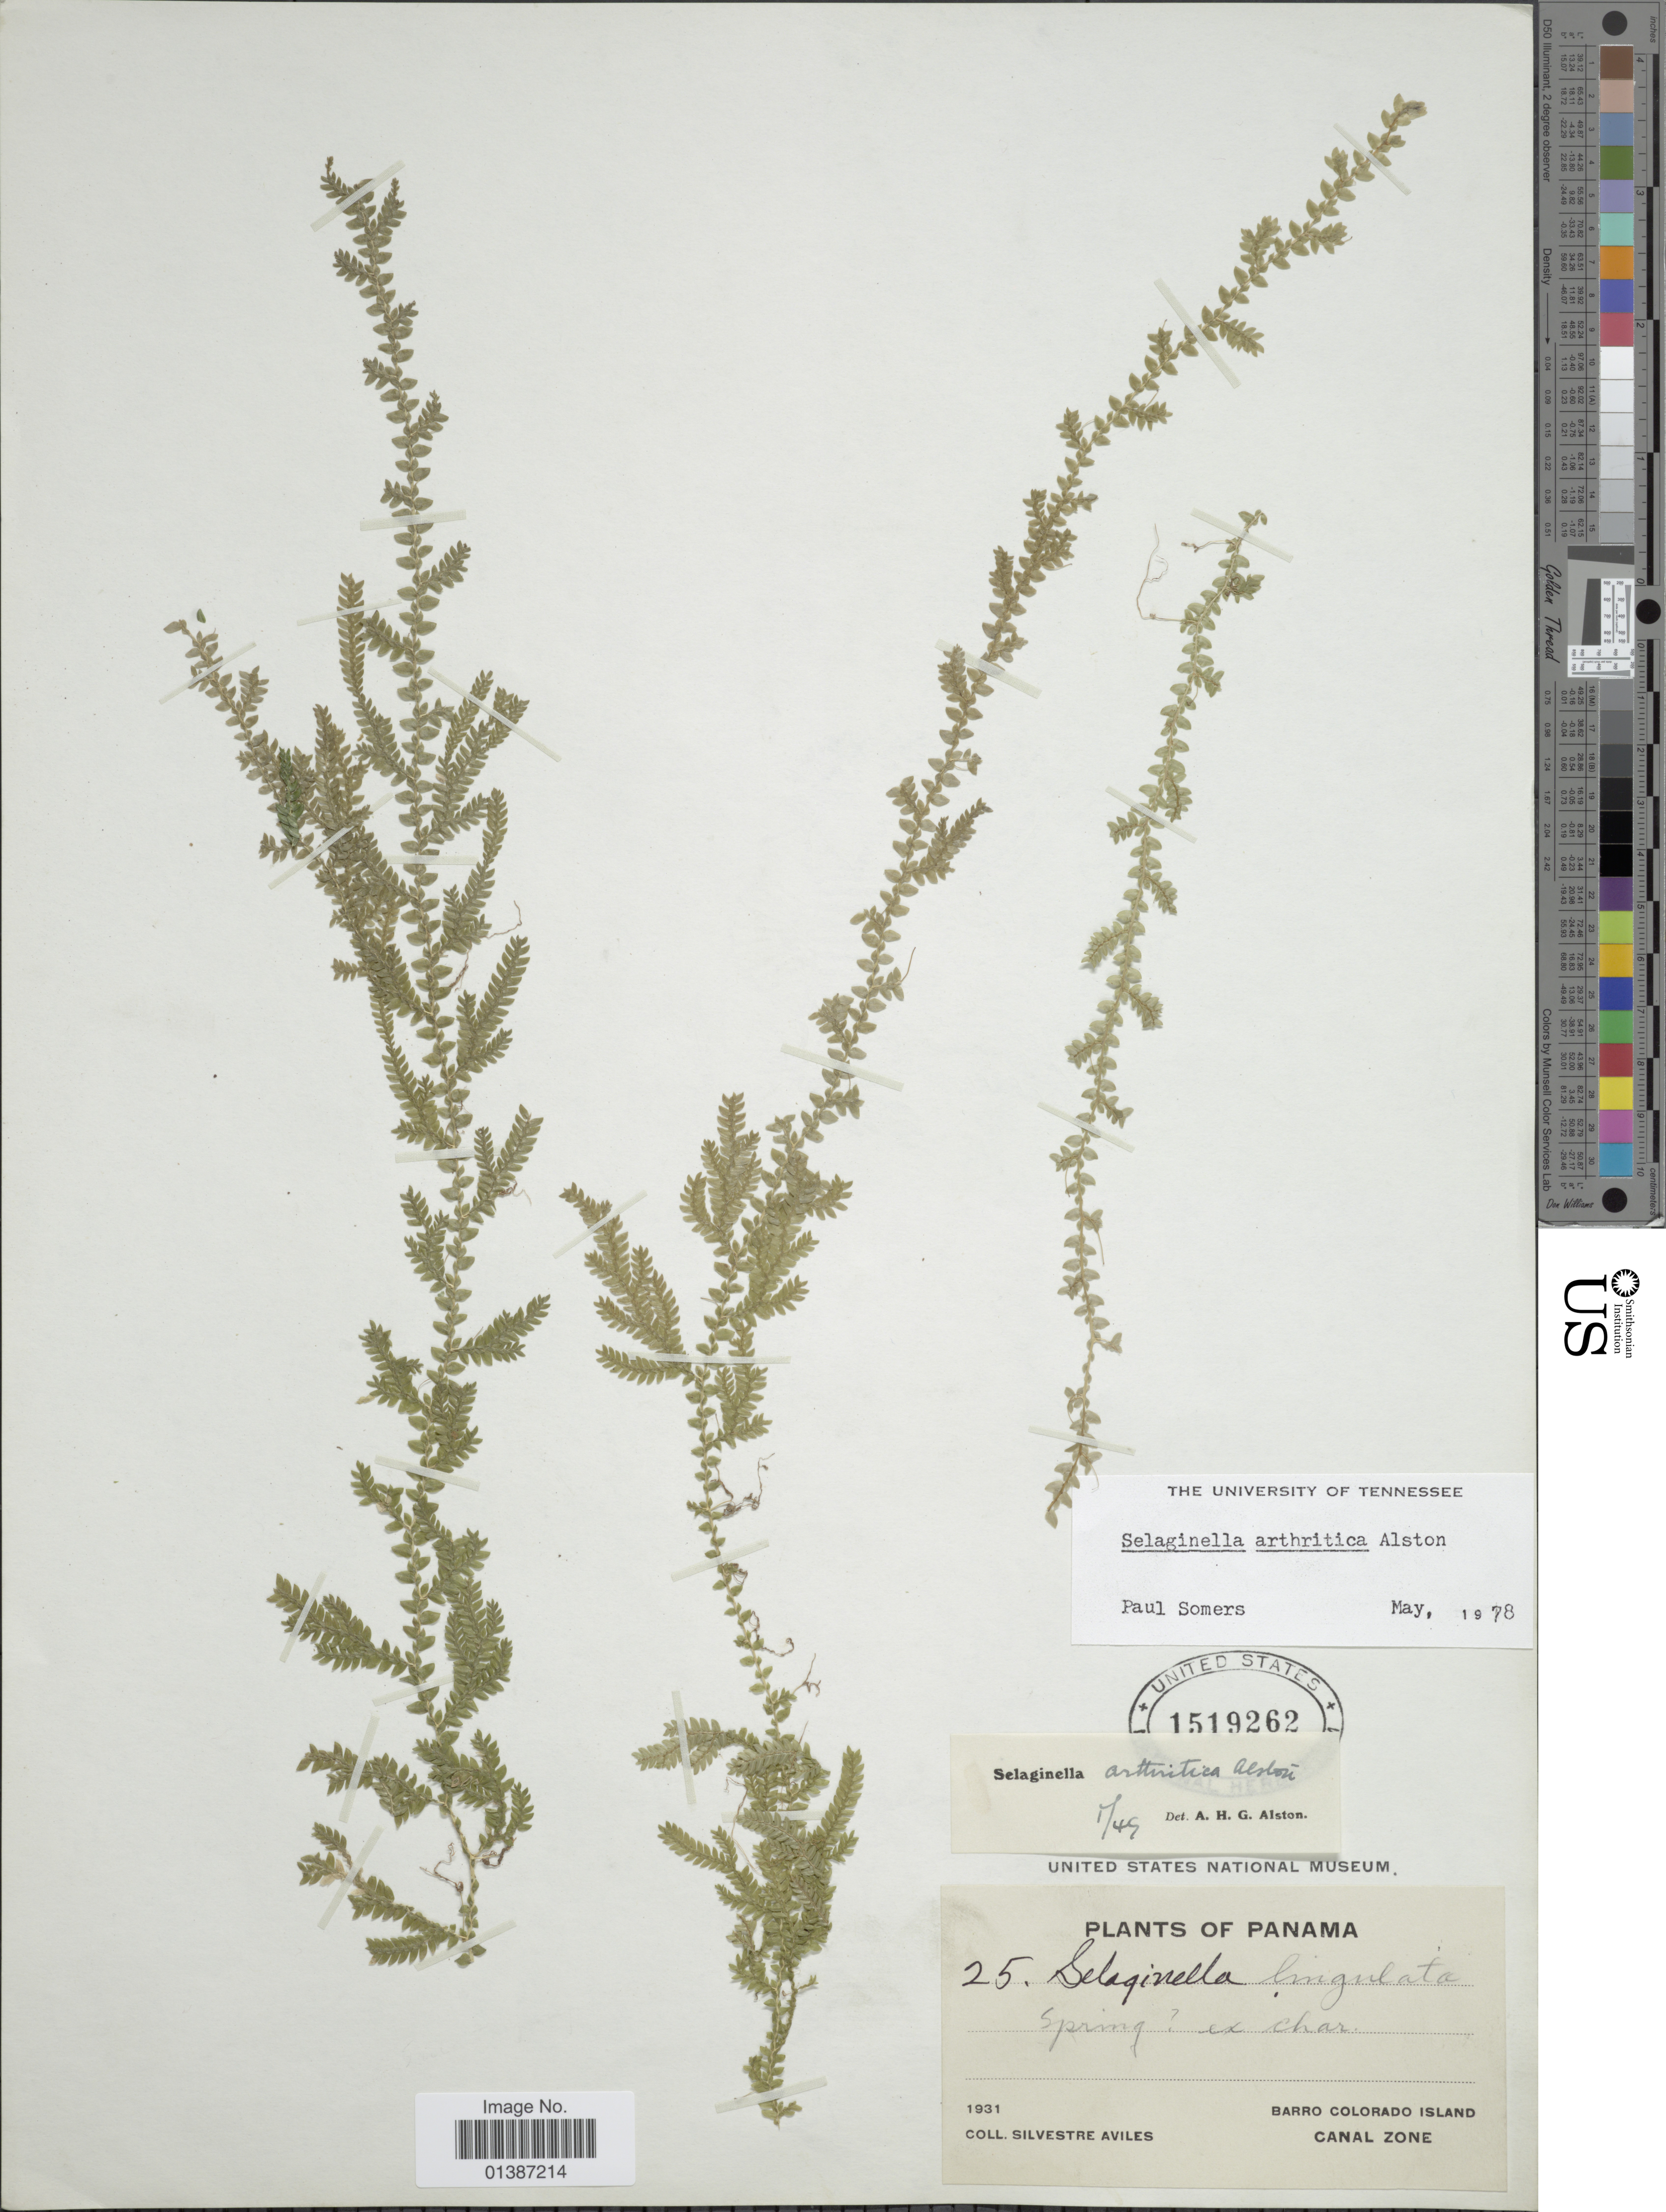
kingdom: Plantae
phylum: Tracheophyta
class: Lycopodiopsida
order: Selaginellales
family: Selaginellaceae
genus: Selaginella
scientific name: Selaginella arthritica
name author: Alston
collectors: S. Aviles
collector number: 25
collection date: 1931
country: Panama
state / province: Panamá Oeste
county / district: Canal Zone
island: Barro Colorado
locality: Barro Colorado Island, Canal Zone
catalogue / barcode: US 1519262